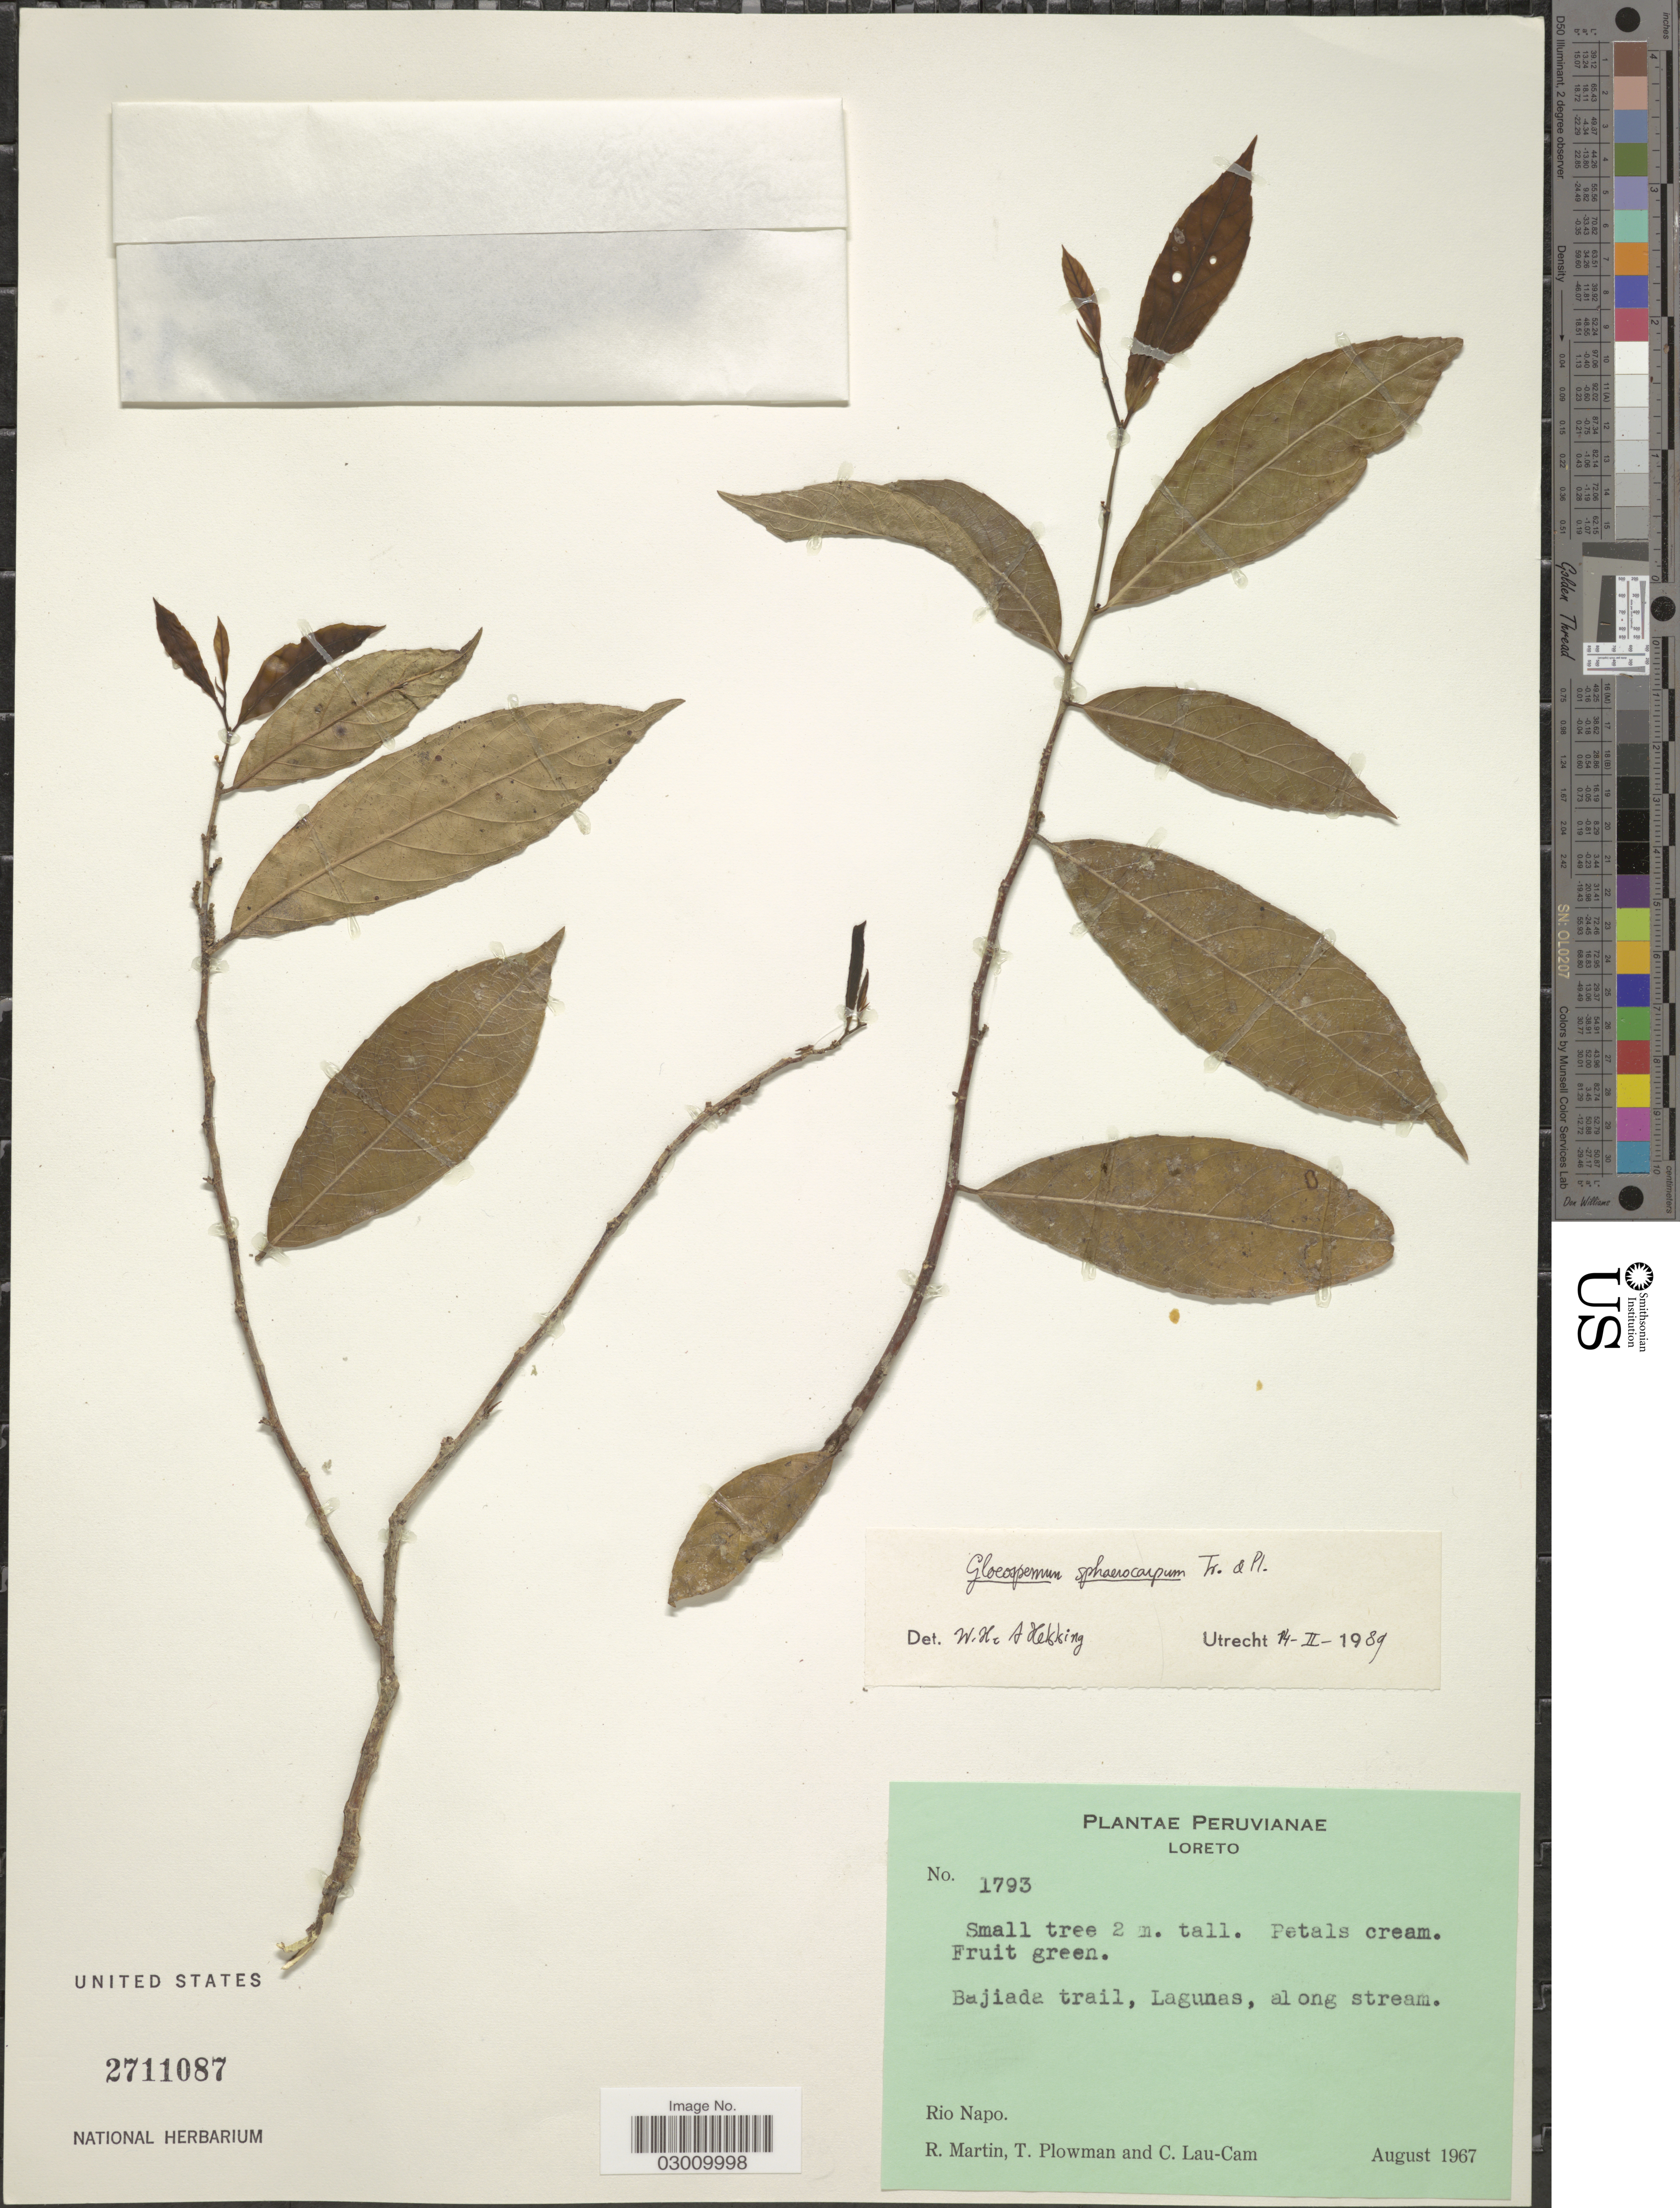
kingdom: Plantae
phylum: Tracheophyta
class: Magnoliopsida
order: Malpighiales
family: Violaceae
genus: Gloeospermum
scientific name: Gloeospermum sphaerocarpum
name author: Triana & Planch.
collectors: R. Martin, T. Plowman & C. Lau-Cam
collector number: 1793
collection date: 1967-08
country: Peru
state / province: Loreto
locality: Bajiada trail, Lagunas, along stream.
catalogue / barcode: US 2711087